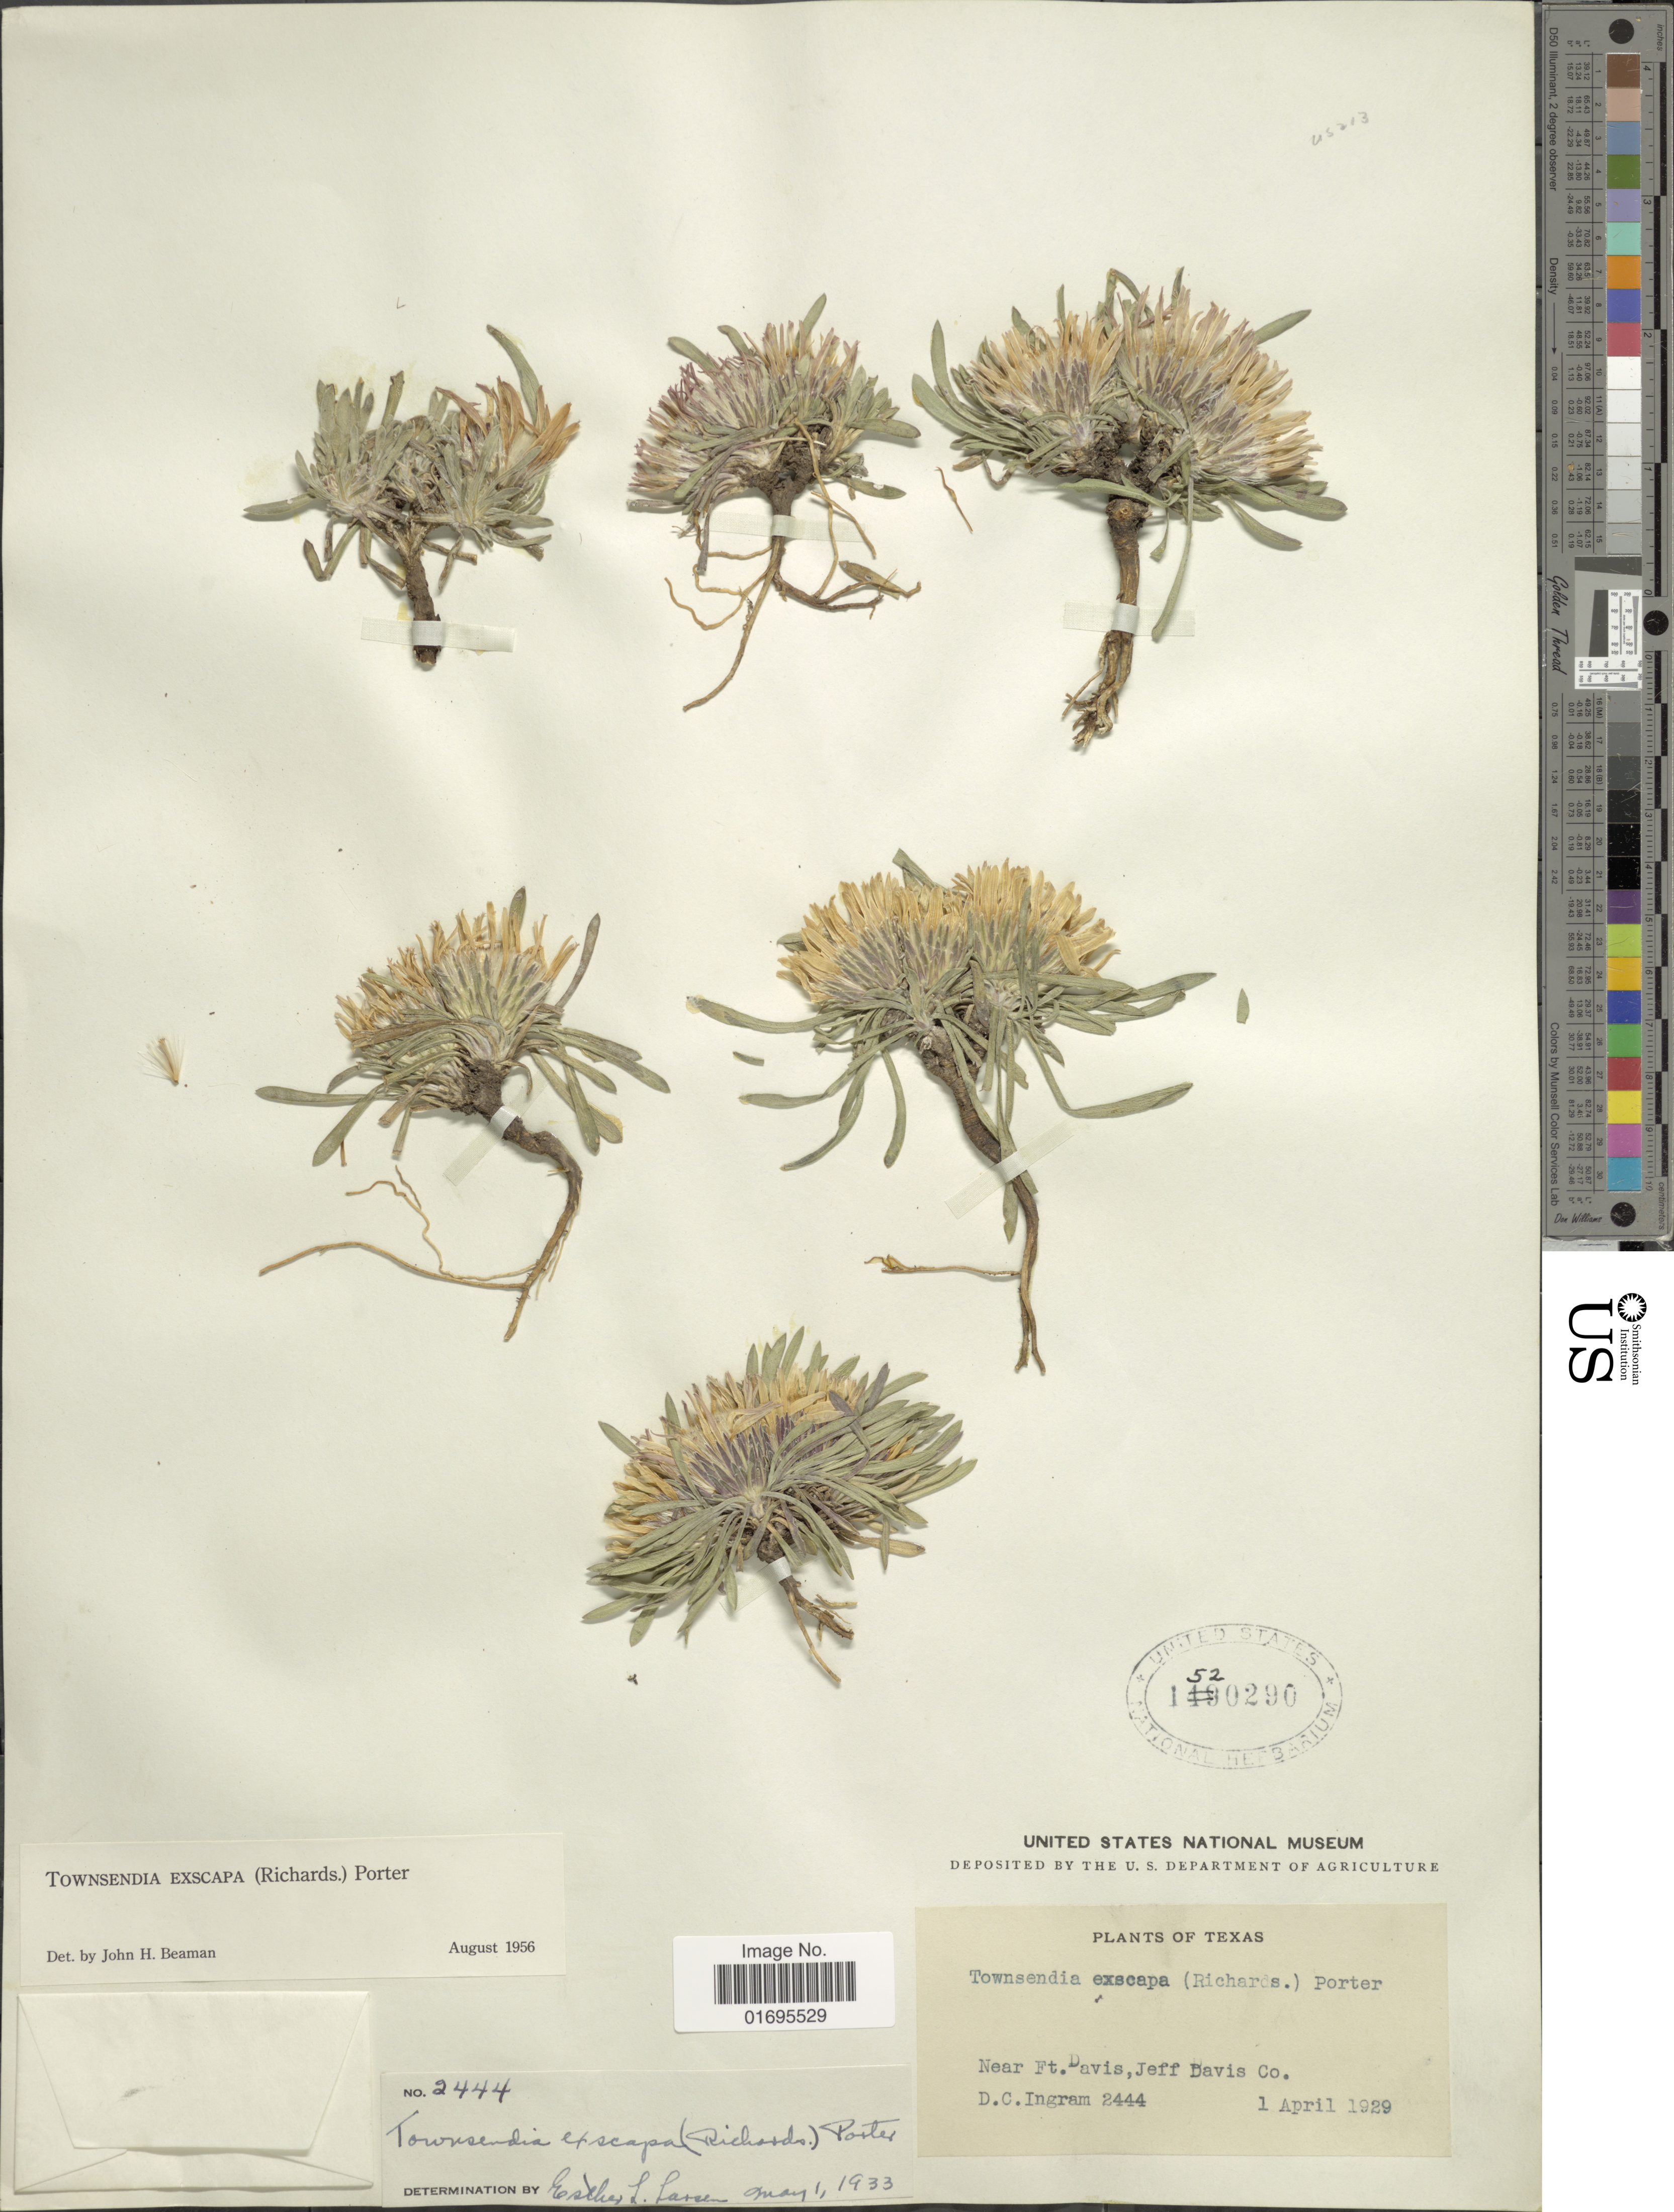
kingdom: Plantae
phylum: Tracheophyta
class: Magnoliopsida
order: Asterales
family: Asteraceae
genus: Townsendia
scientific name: Townsendia exscapa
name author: (Richardson) Porter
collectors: D. C. Ingram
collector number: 2444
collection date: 1929-03-01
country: United States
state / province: Texas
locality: Near Ft. Davis, Jeff Davis Co.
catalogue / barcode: US 1520290